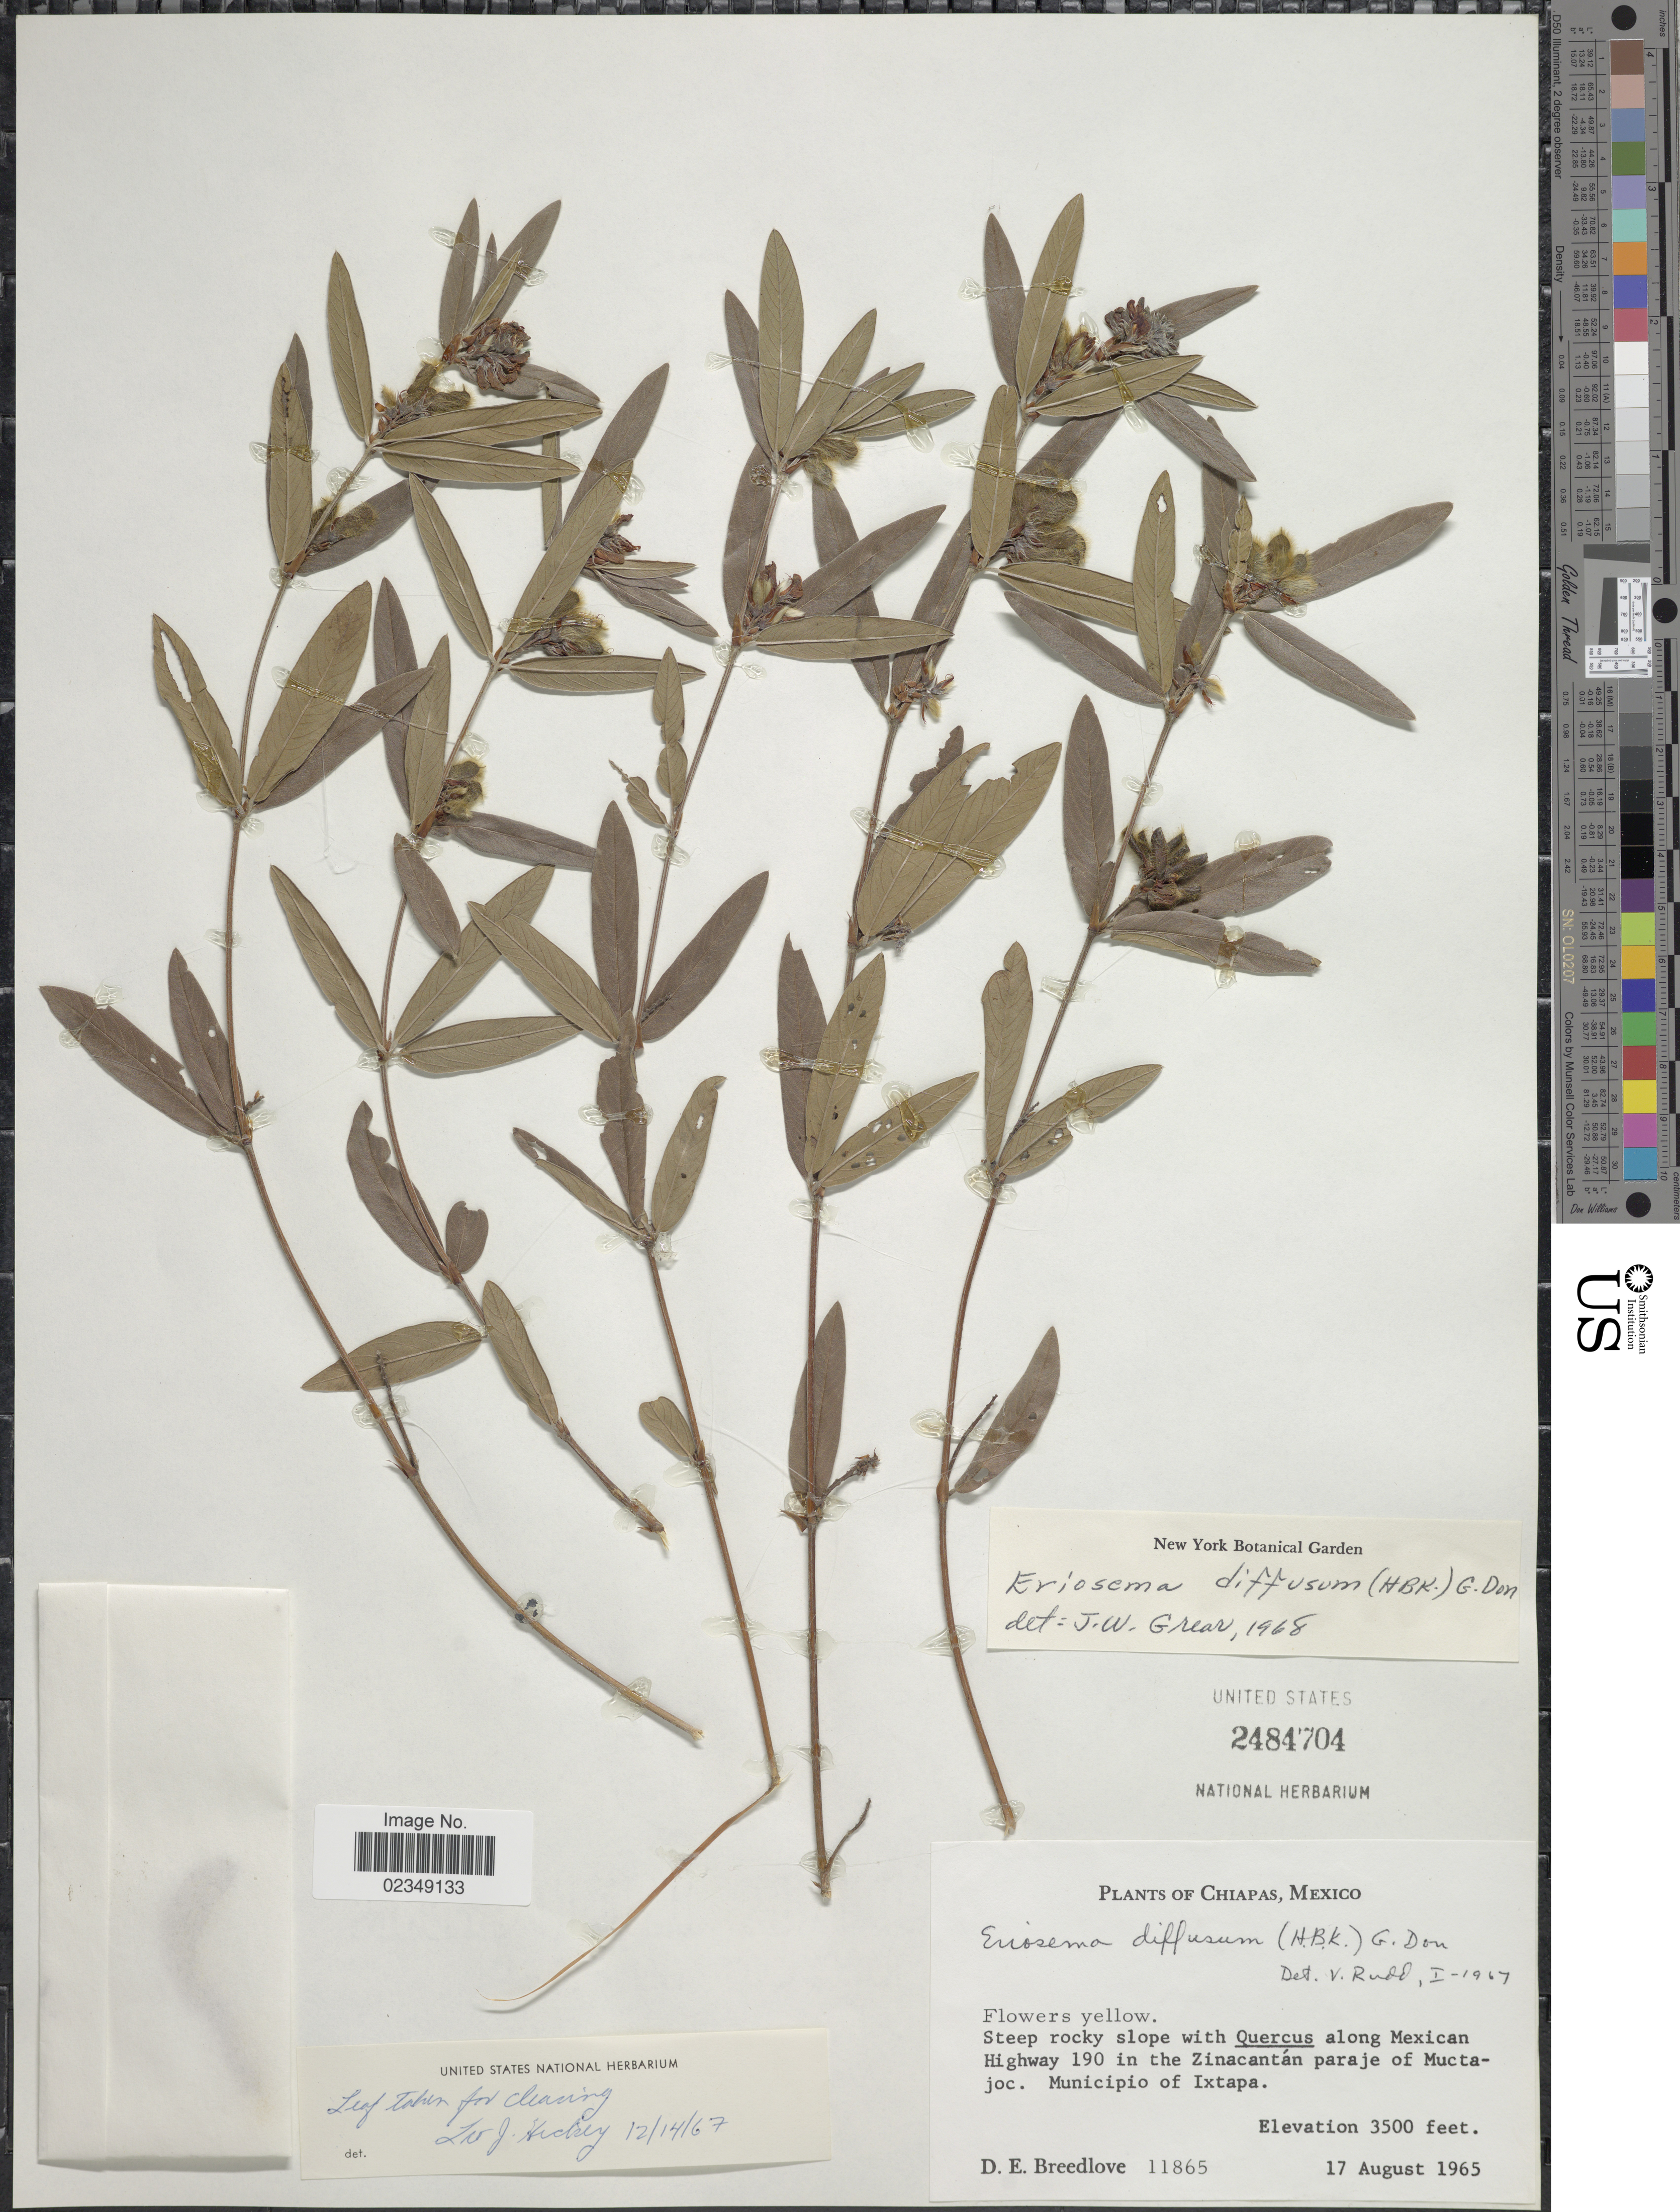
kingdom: Plantae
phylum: Tracheophyta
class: Magnoliopsida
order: Fabales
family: Fabaceae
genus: Eriosema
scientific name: Eriosema diffusum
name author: (Kunth) G. Don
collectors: D. E. Breedlove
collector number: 11865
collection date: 1965-08-17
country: Mexico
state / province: Chiapas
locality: Steep rocky slope along Mexican Highway 190 in the Zinacantan paraje of Muctajoc, Municipio of Ixtapa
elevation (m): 1067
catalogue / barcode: US 2484704